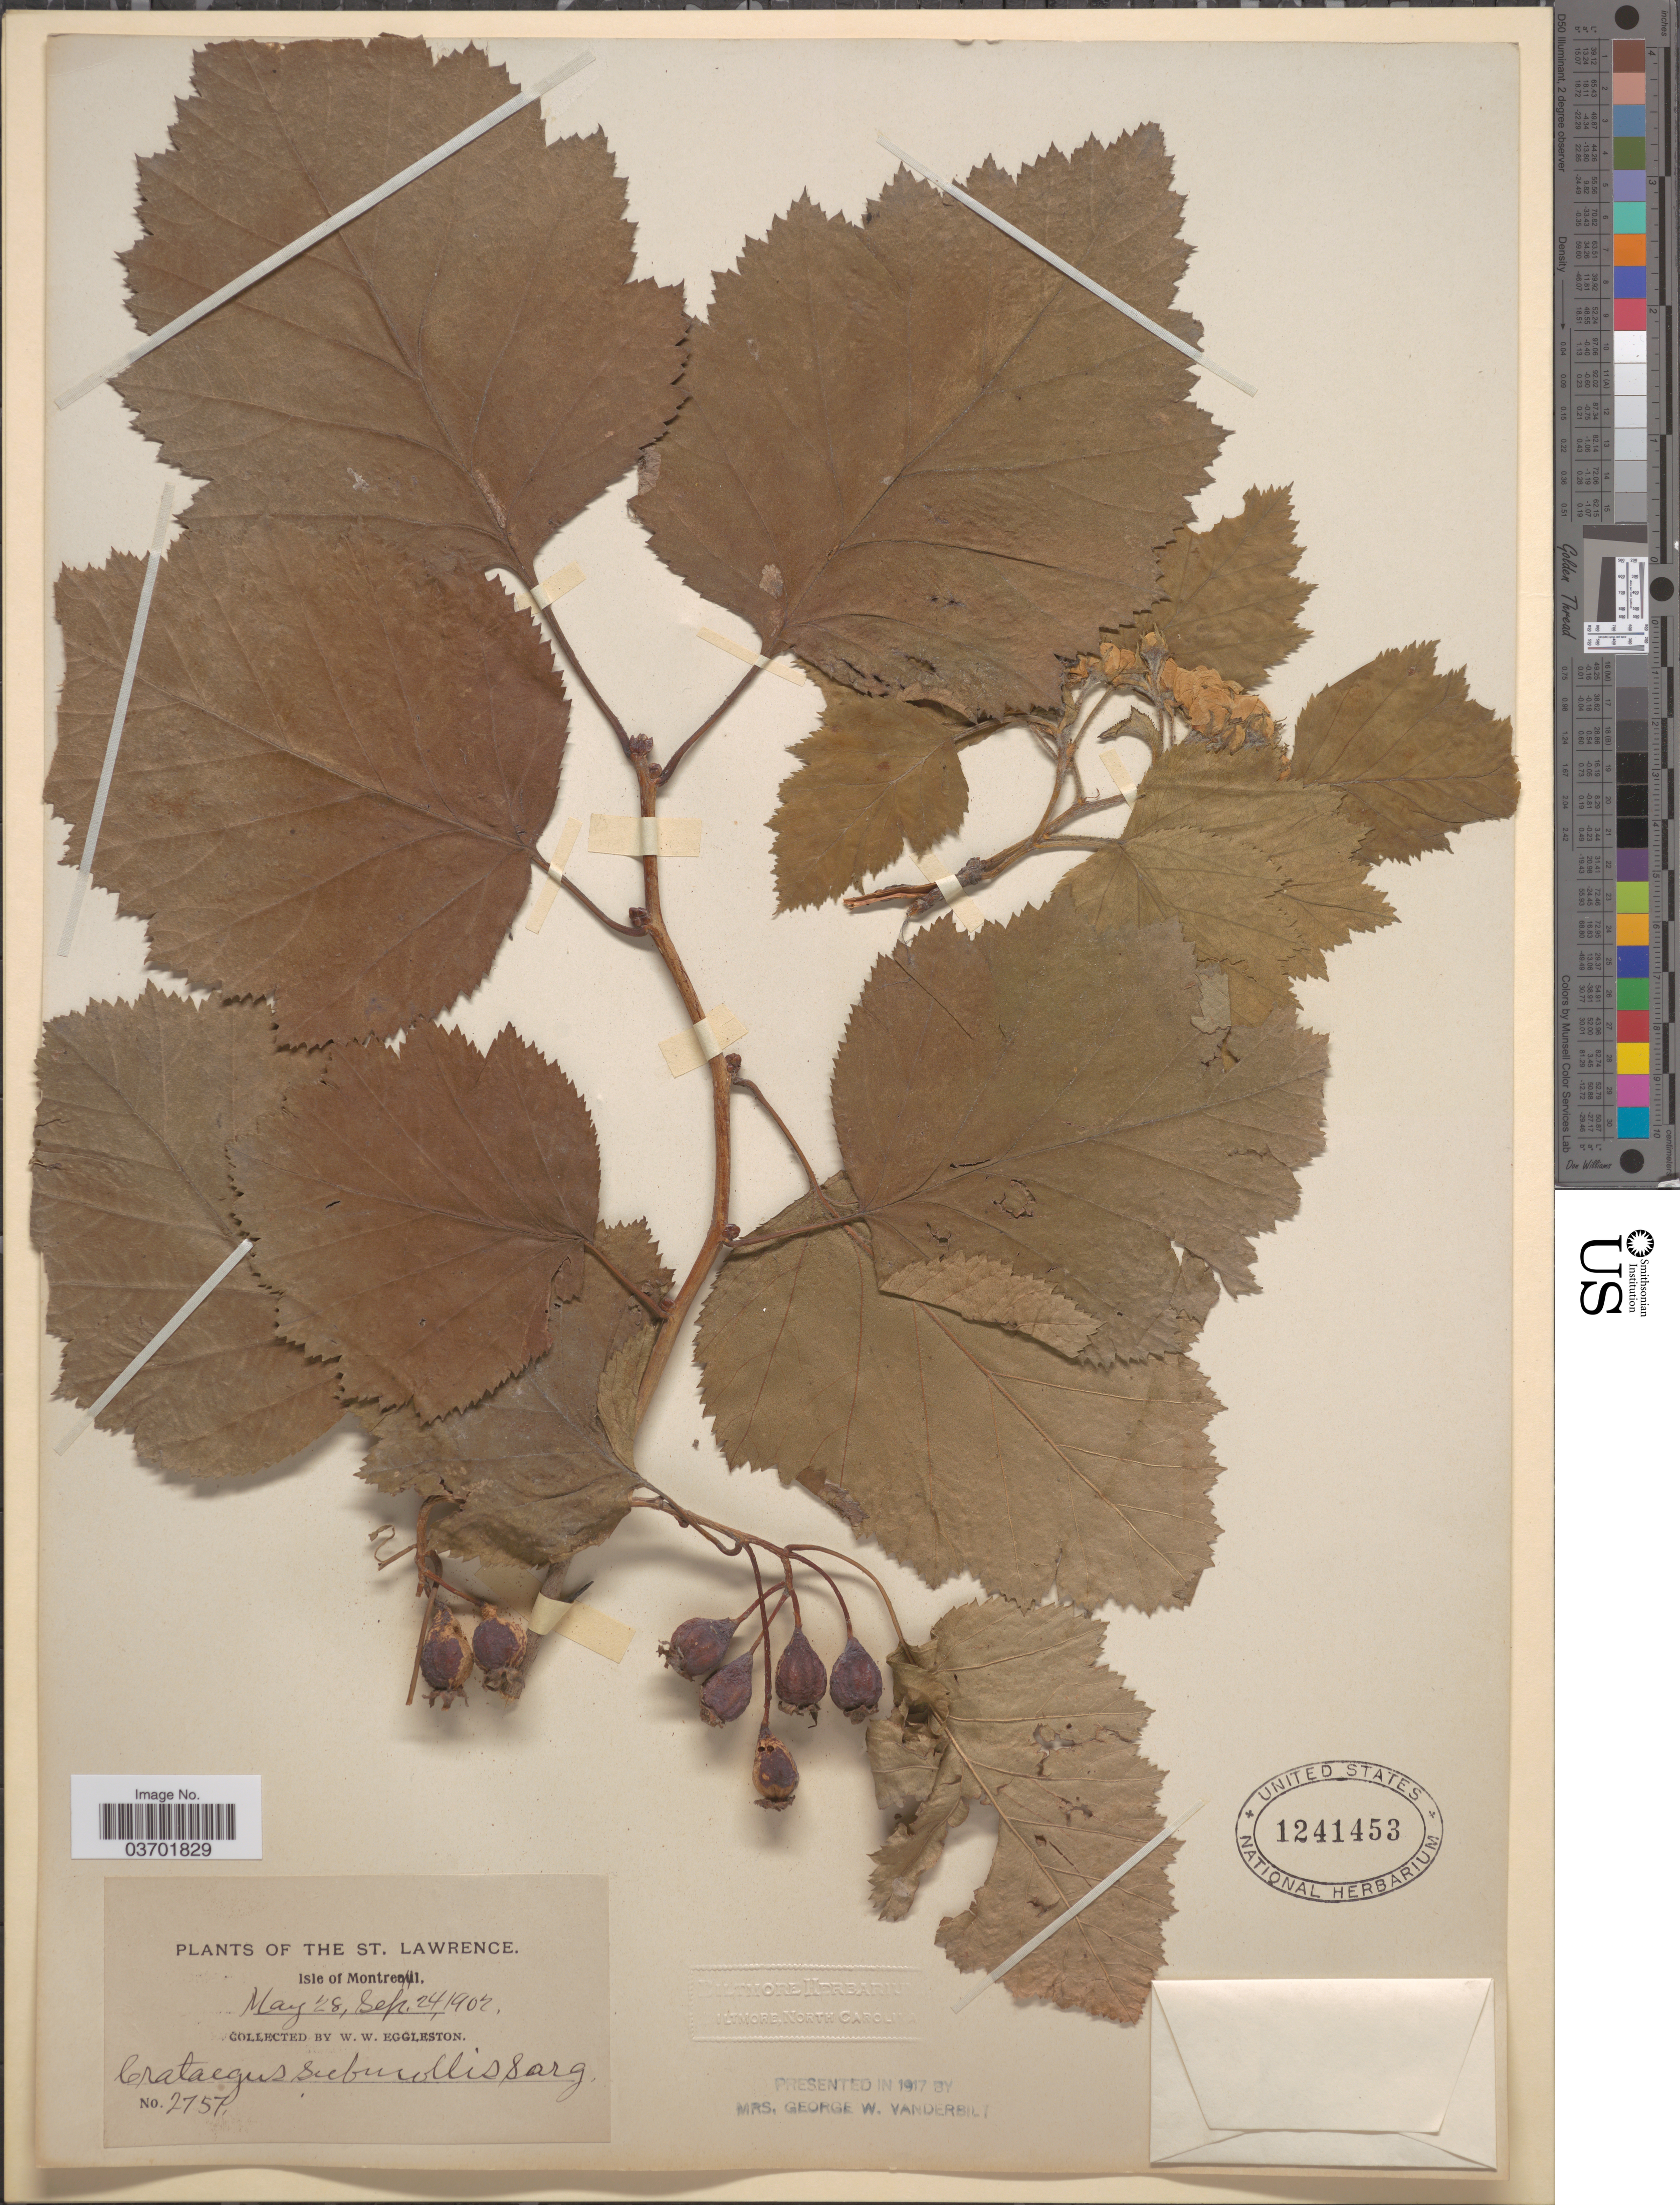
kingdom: Plantae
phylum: Tracheophyta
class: Magnoliopsida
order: Rosales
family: Rosaceae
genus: Crataegus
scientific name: Crataegus submollis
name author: Sarg.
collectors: W. W. Eggleston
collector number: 2757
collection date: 1902-05-28/1902-09-24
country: Canada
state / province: Quebec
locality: The St. Lawrence. Isle of Montreal.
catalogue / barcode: US 1241453